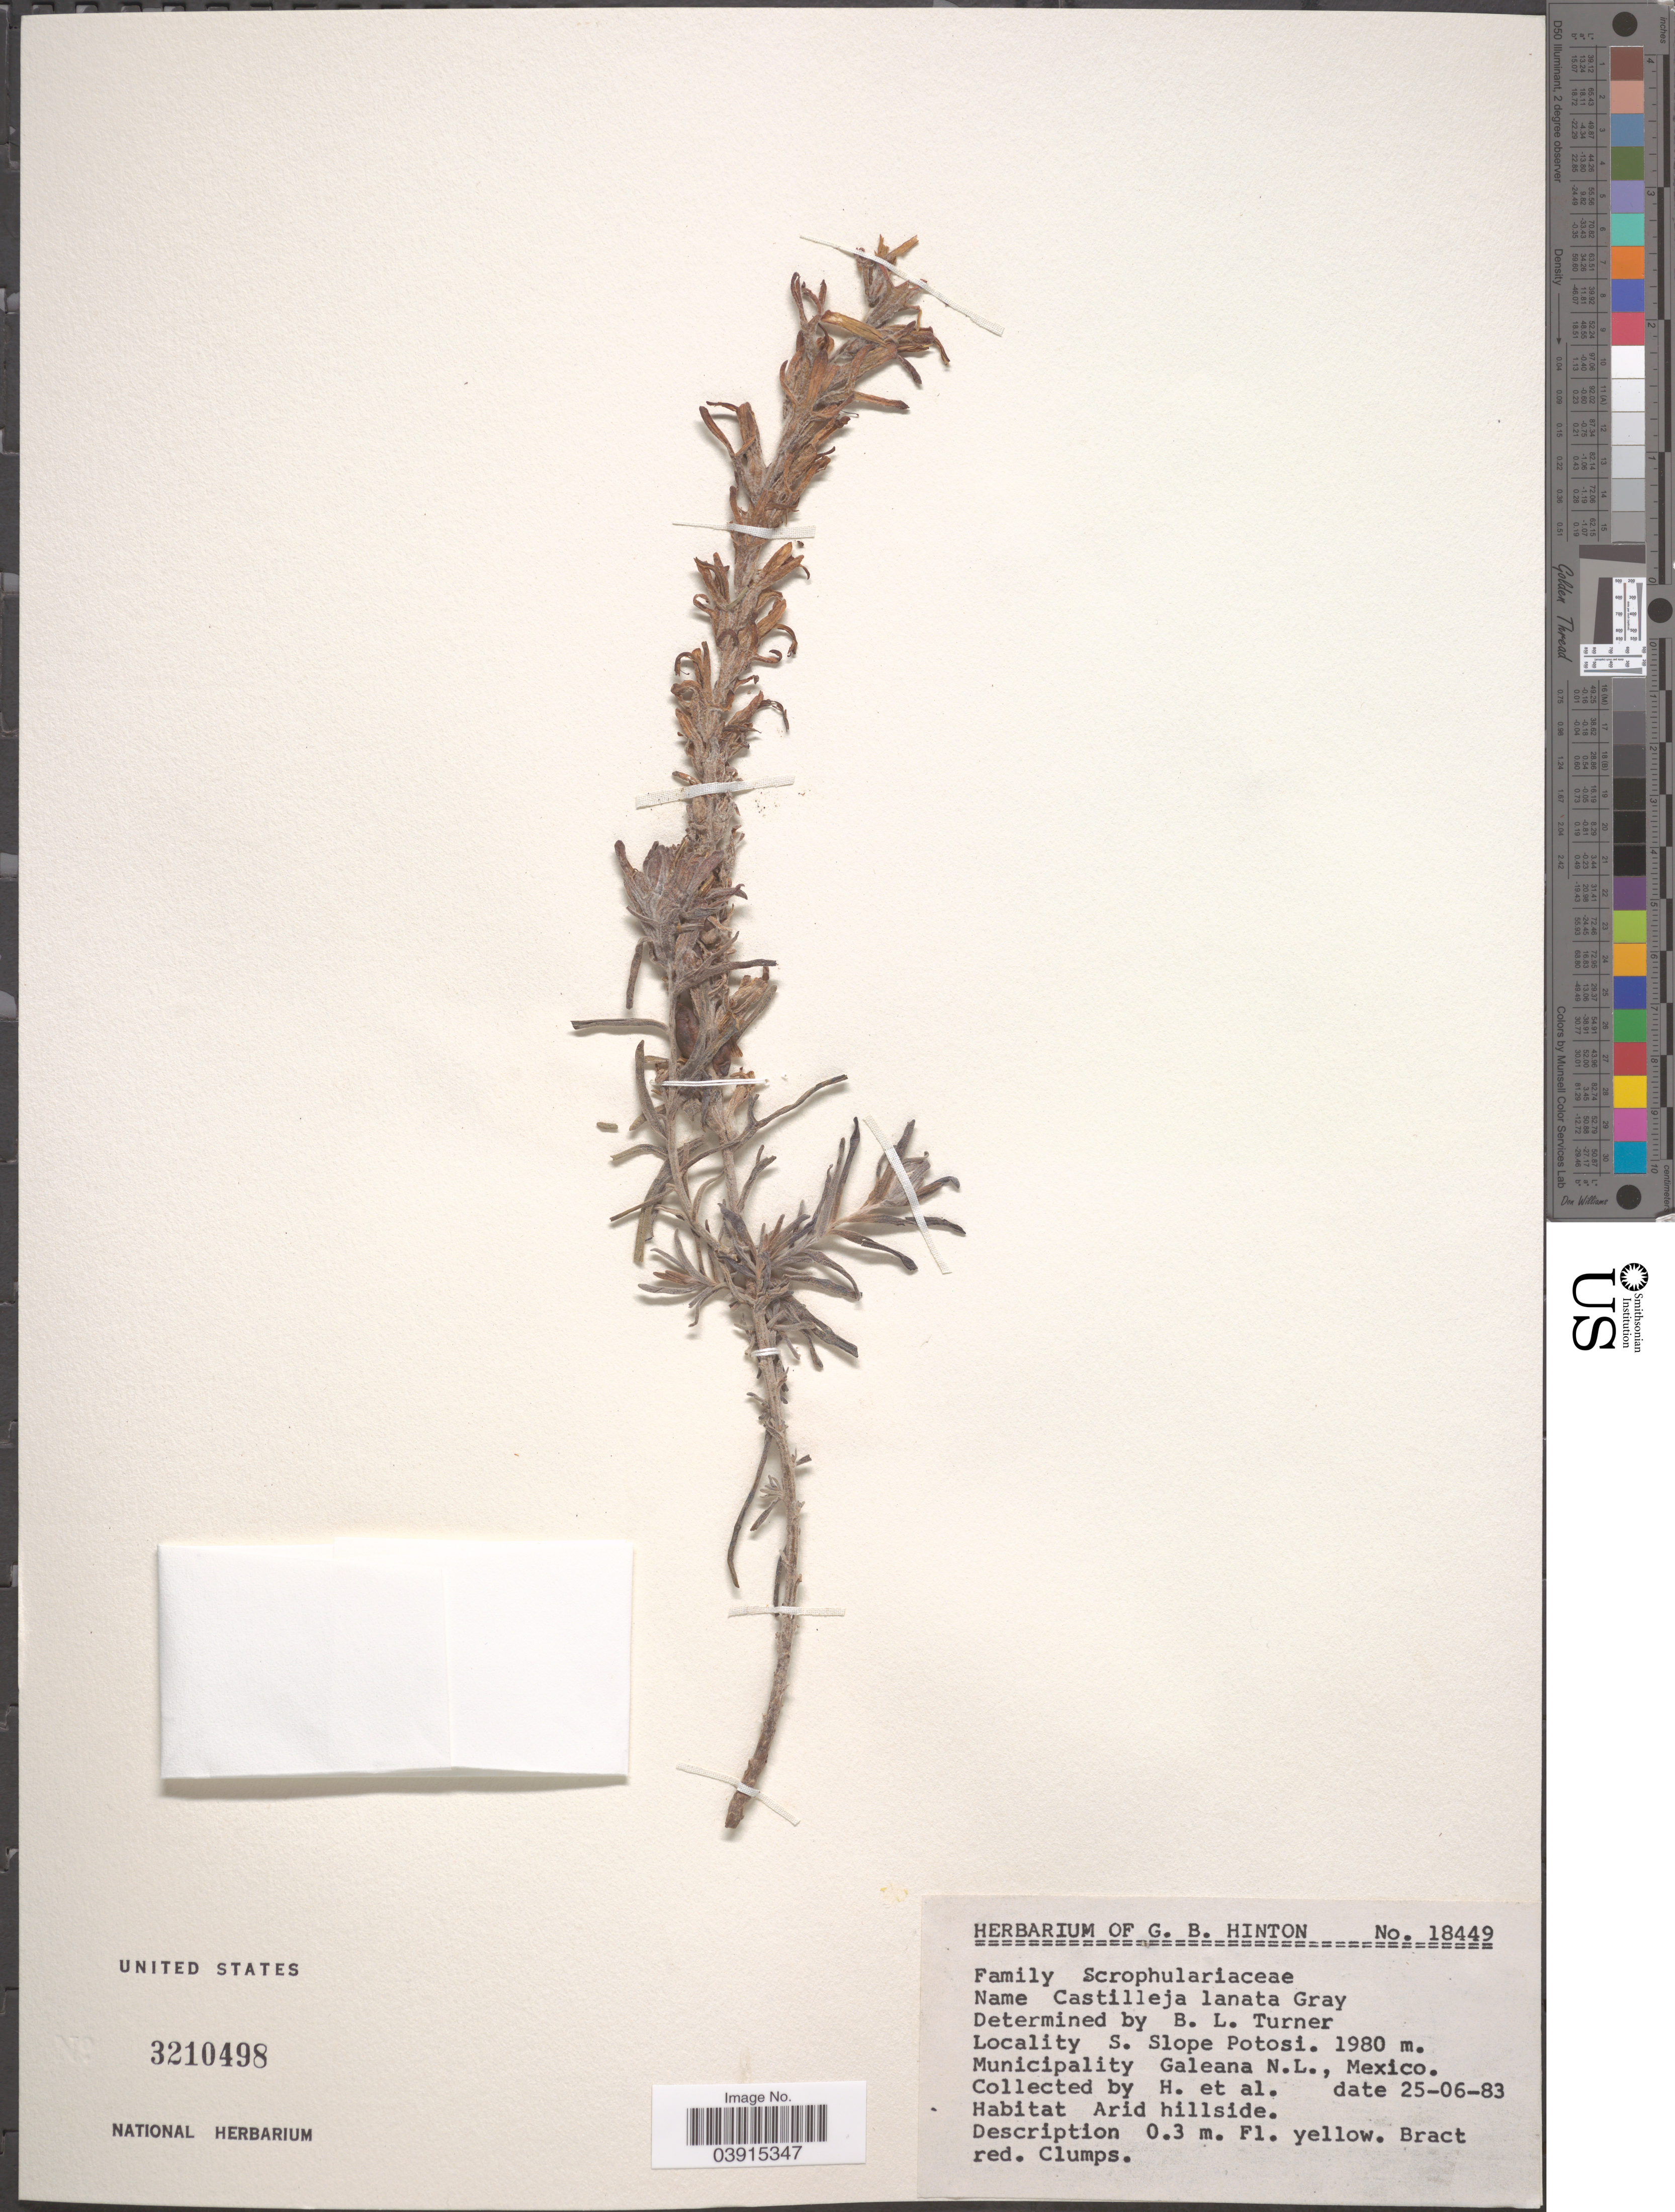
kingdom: Plantae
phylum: Tracheophyta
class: Magnoliopsida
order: Lamiales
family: Orobanchaceae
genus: Castilleja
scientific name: Castilleja lanata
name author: A. Gray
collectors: G. B. Hinton & et al.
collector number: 18449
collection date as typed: Transcribed d/m/y: 25/6/83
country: Mexico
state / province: Nuevo León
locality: S. Slope Potosi. Municipality Galeana.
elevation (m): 1980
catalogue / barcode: US 3210498